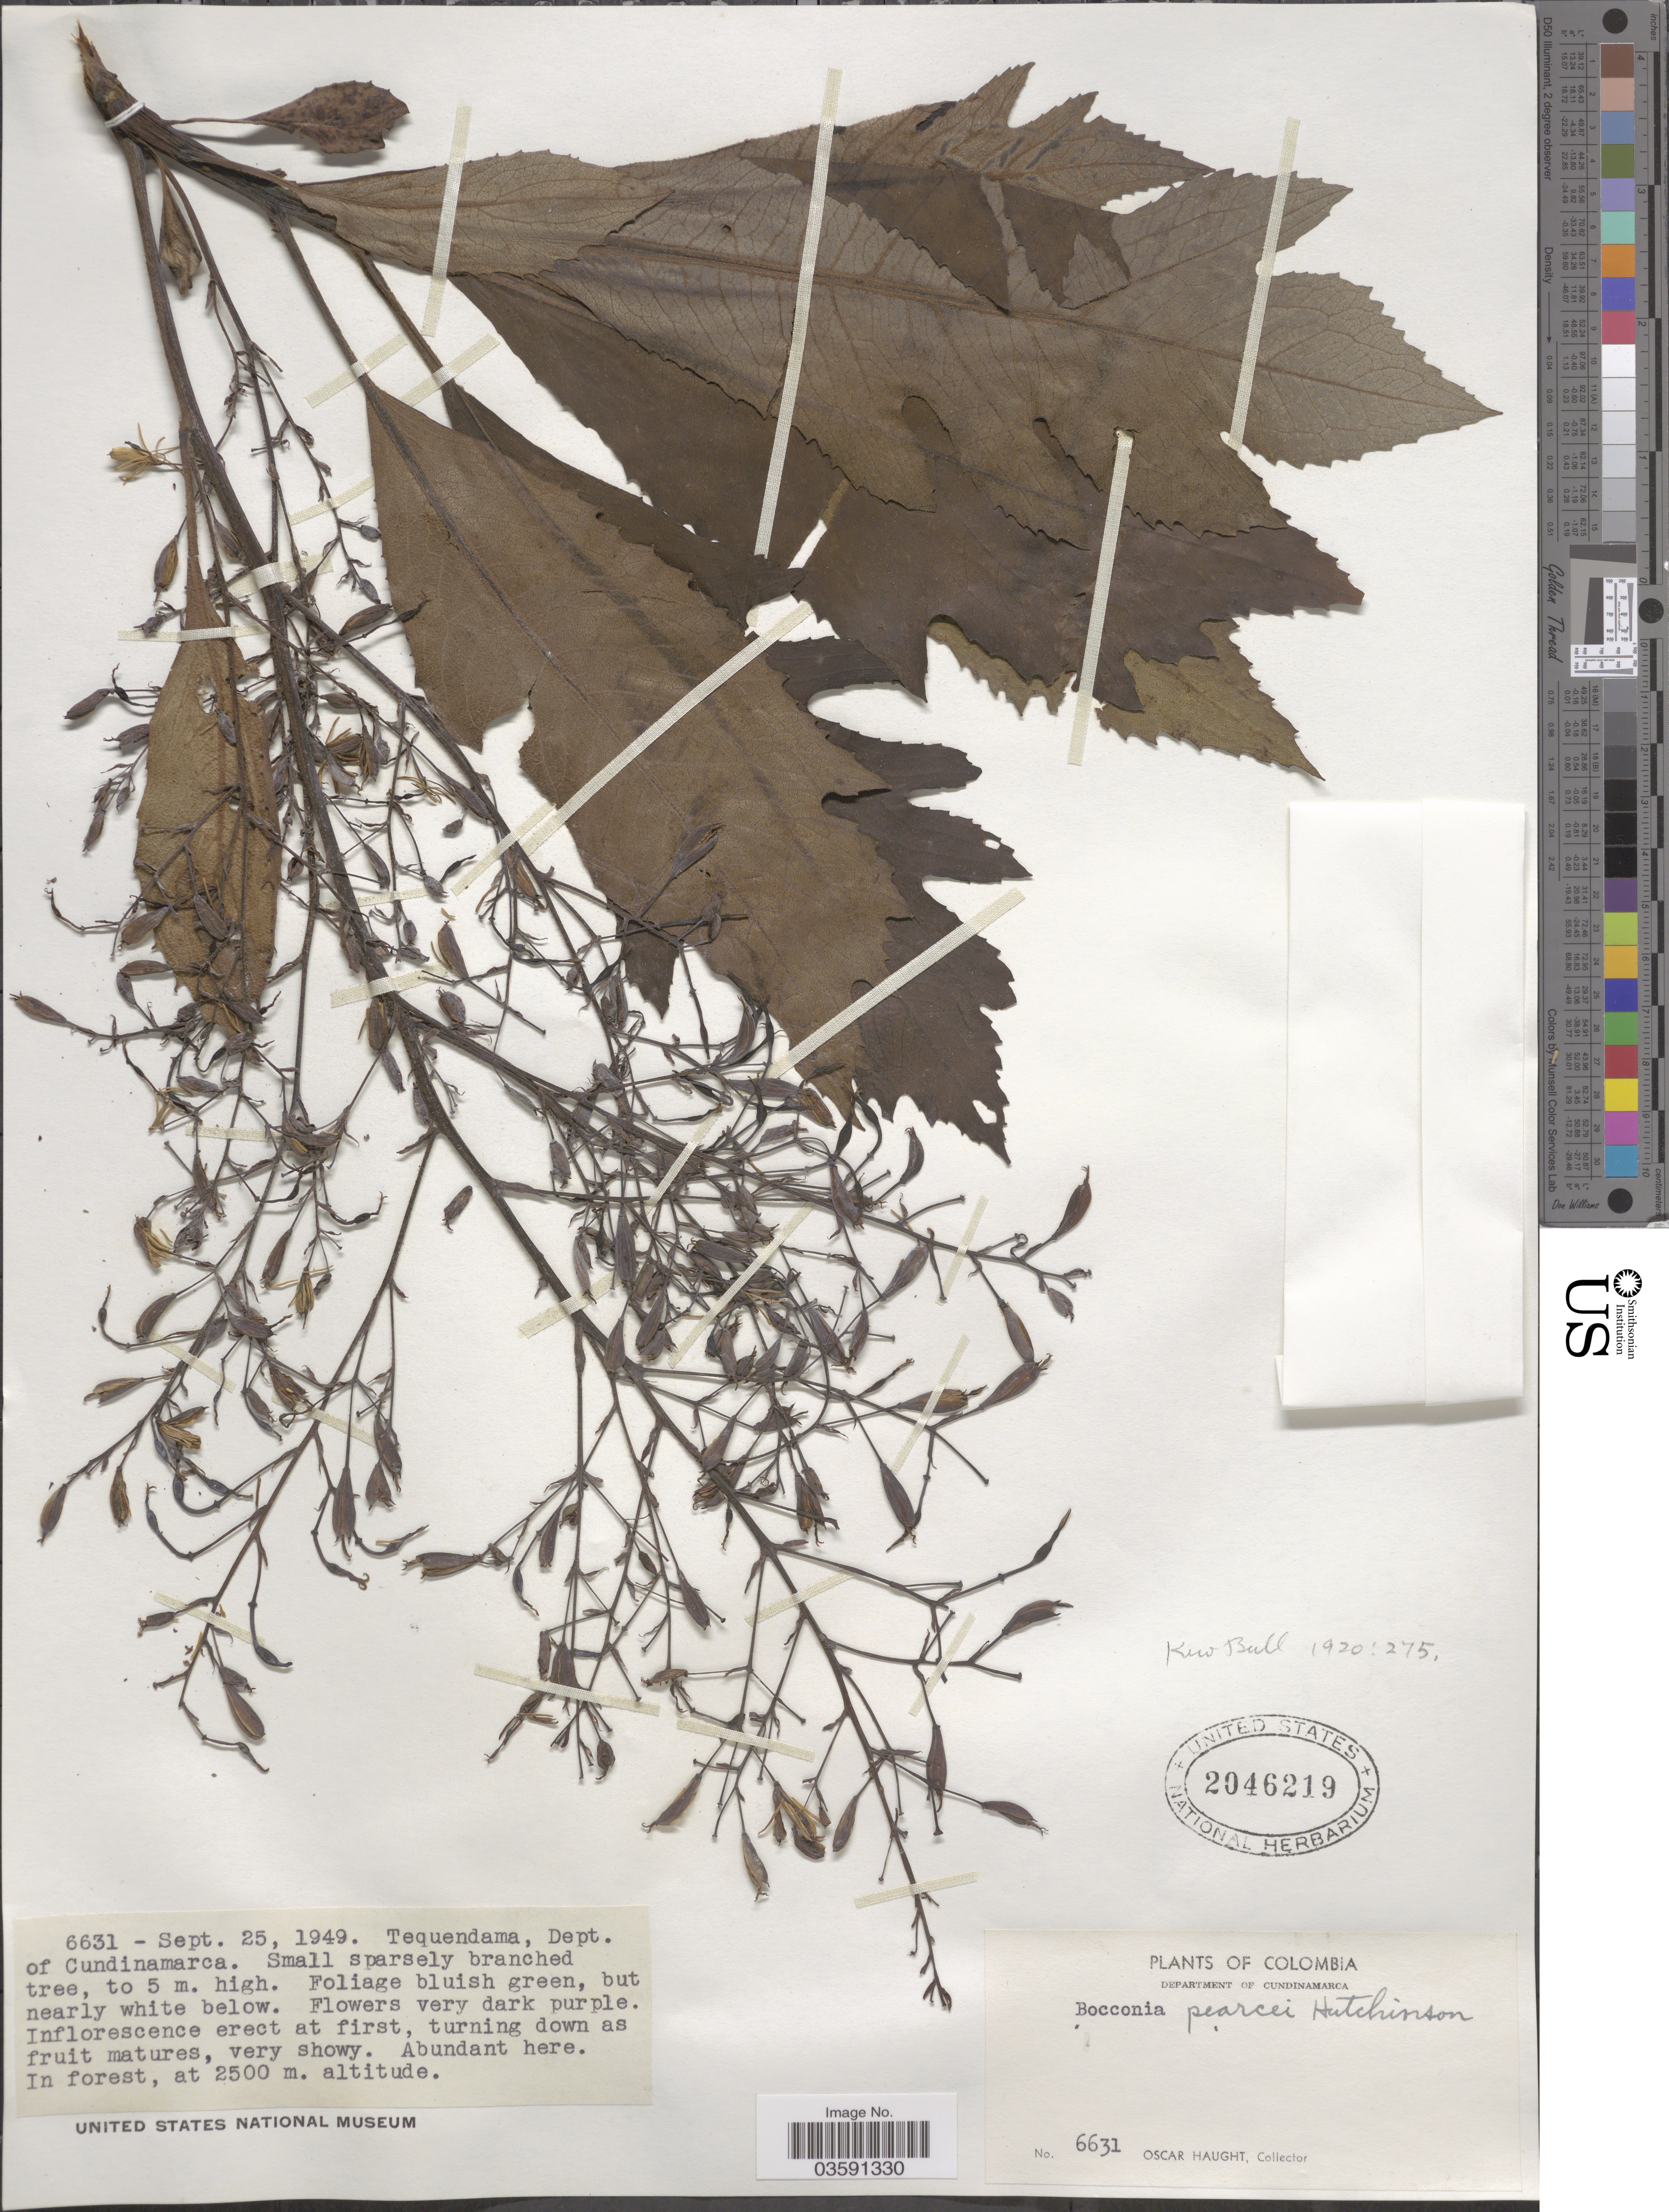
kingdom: Plantae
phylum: Tracheophyta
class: Magnoliopsida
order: Ranunculales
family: Papaveraceae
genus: Bocconia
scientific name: Bocconia integrifolia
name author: Bonpl.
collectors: O. Haught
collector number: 6631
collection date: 1949-09-25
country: Colombia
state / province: Cundinamarca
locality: Department of Cundinamarca. Tequendama.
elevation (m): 2500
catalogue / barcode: US 2046219